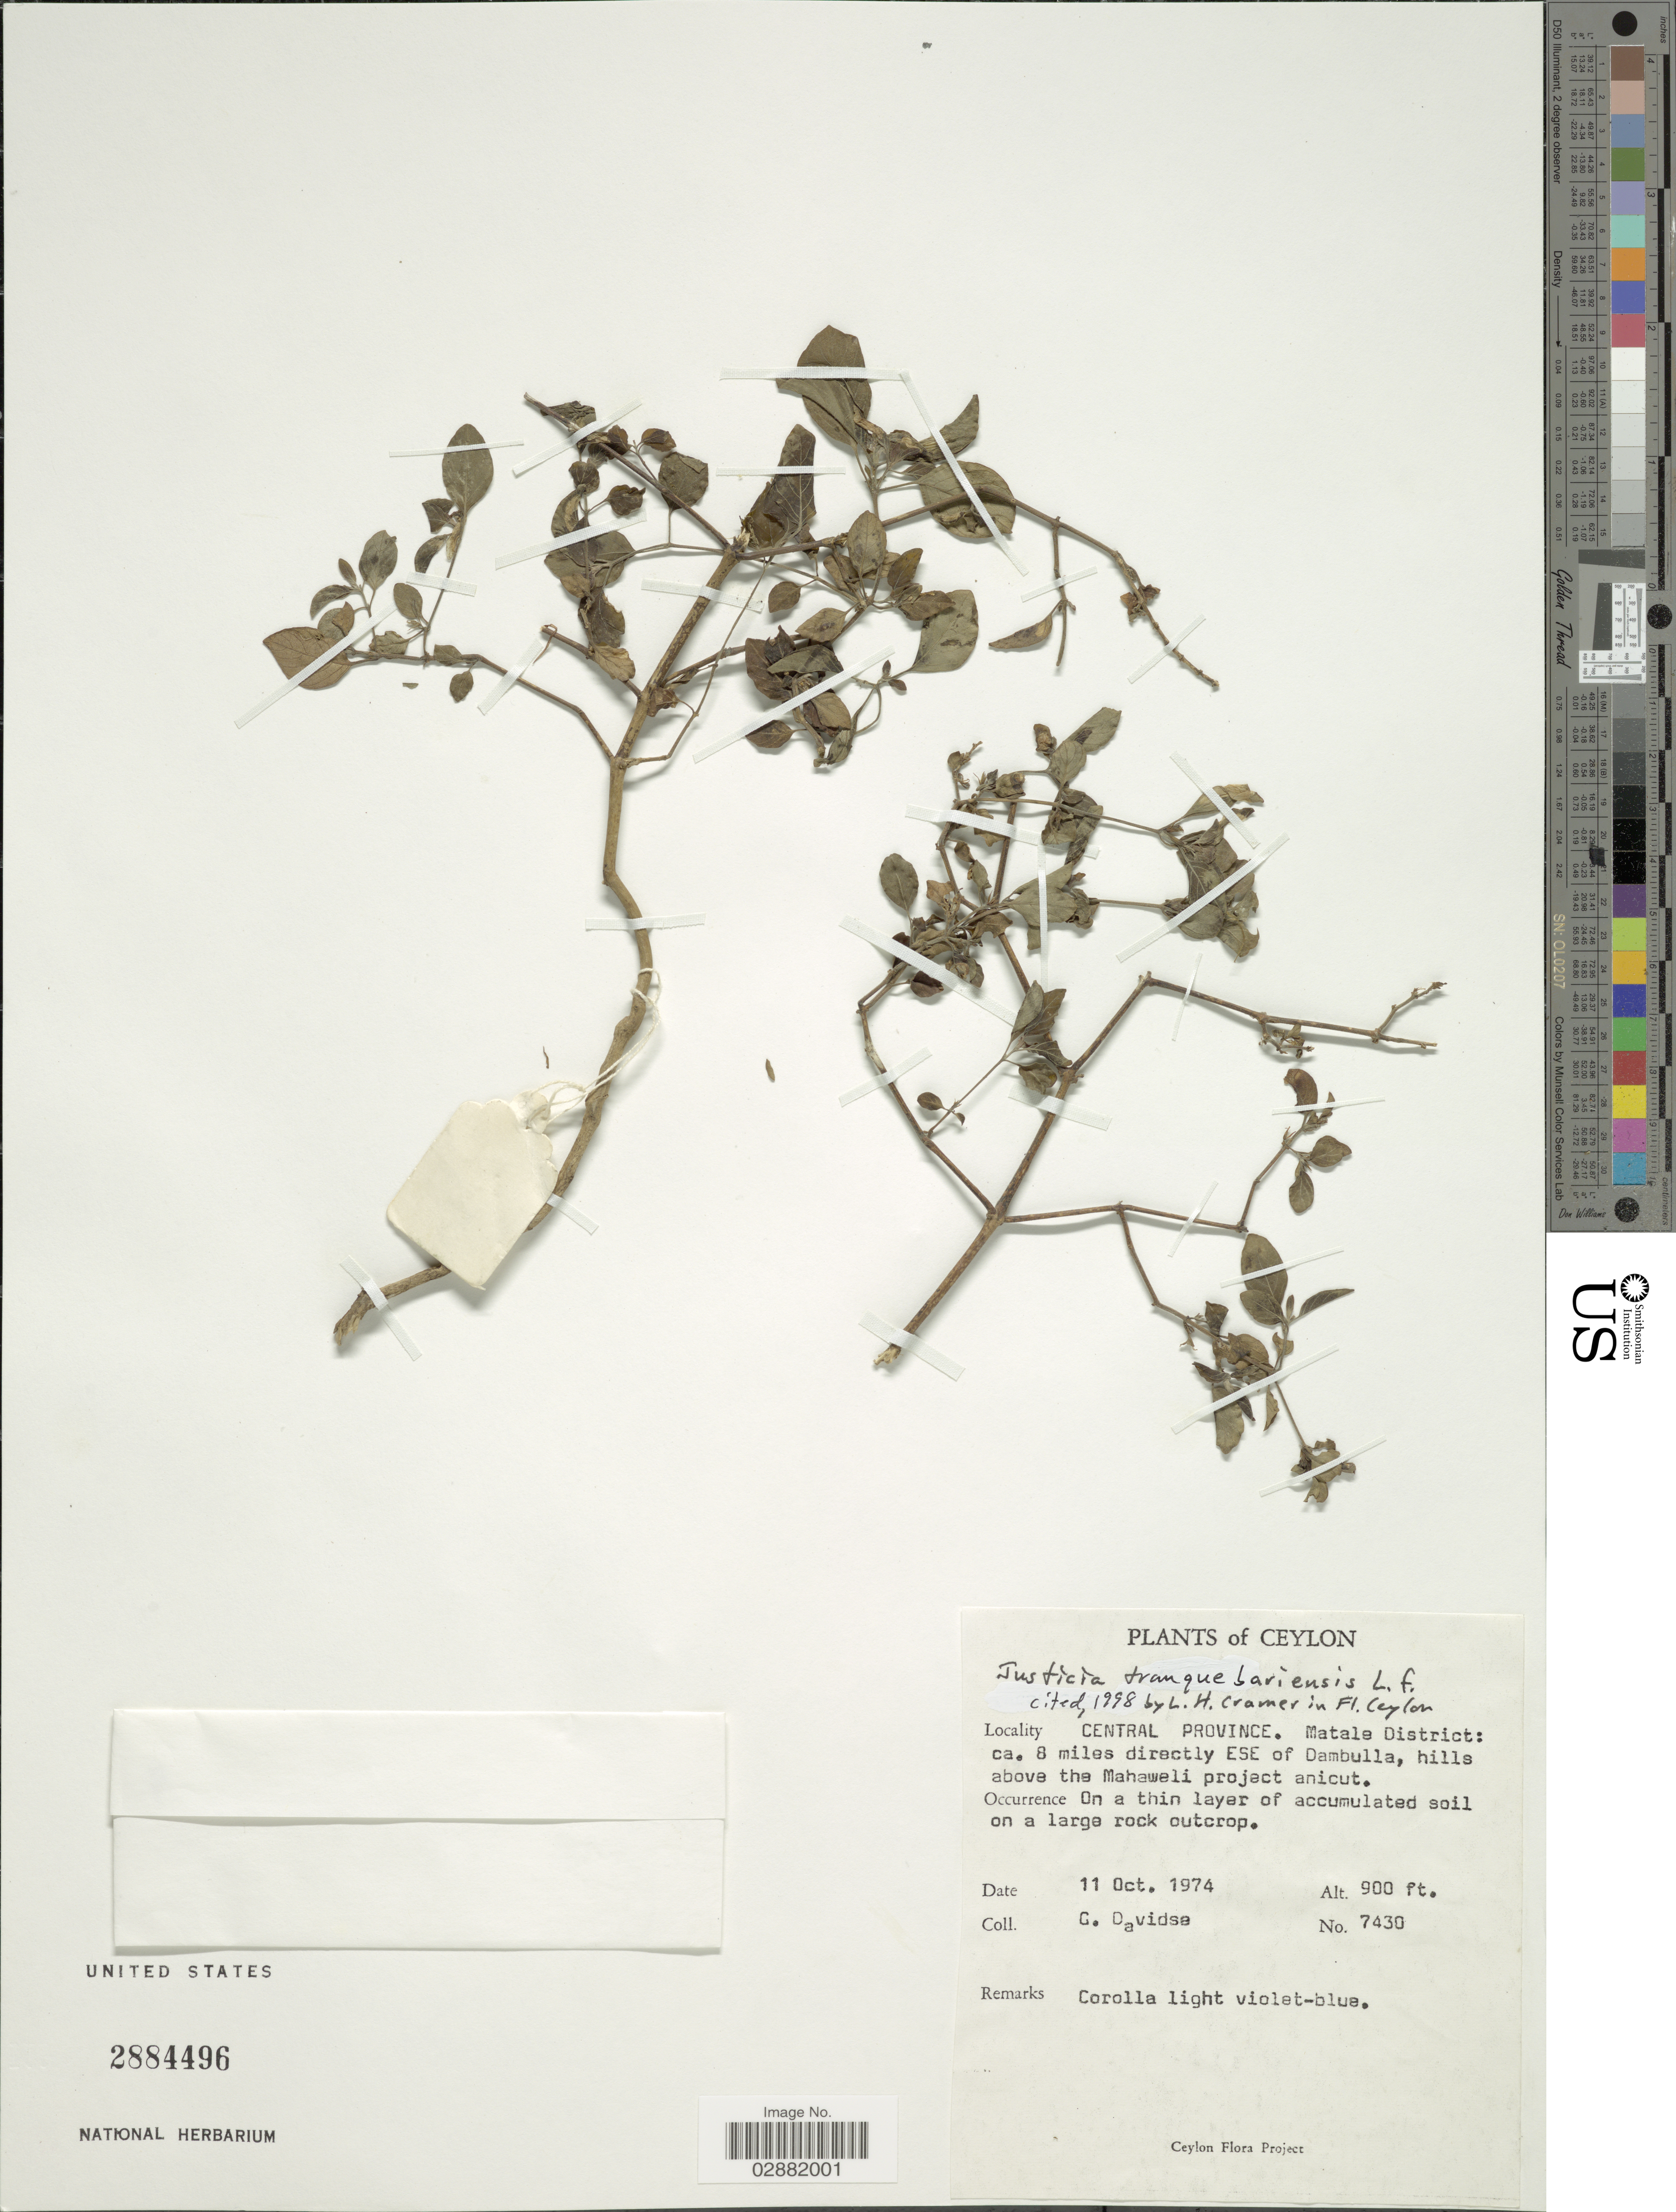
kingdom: Plantae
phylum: Tracheophyta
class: Magnoliopsida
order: Lamiales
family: Acanthaceae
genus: Justicia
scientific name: Justicia tranquebariensis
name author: L. f.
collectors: G. Davidse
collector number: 7430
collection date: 1974-10-11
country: Sri Lanka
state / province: Central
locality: Ceylon, Matale District, ca. 8 miles directly ESE of Dambulla, hills above the Mahaweli project anicut.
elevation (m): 274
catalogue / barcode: US 2884496